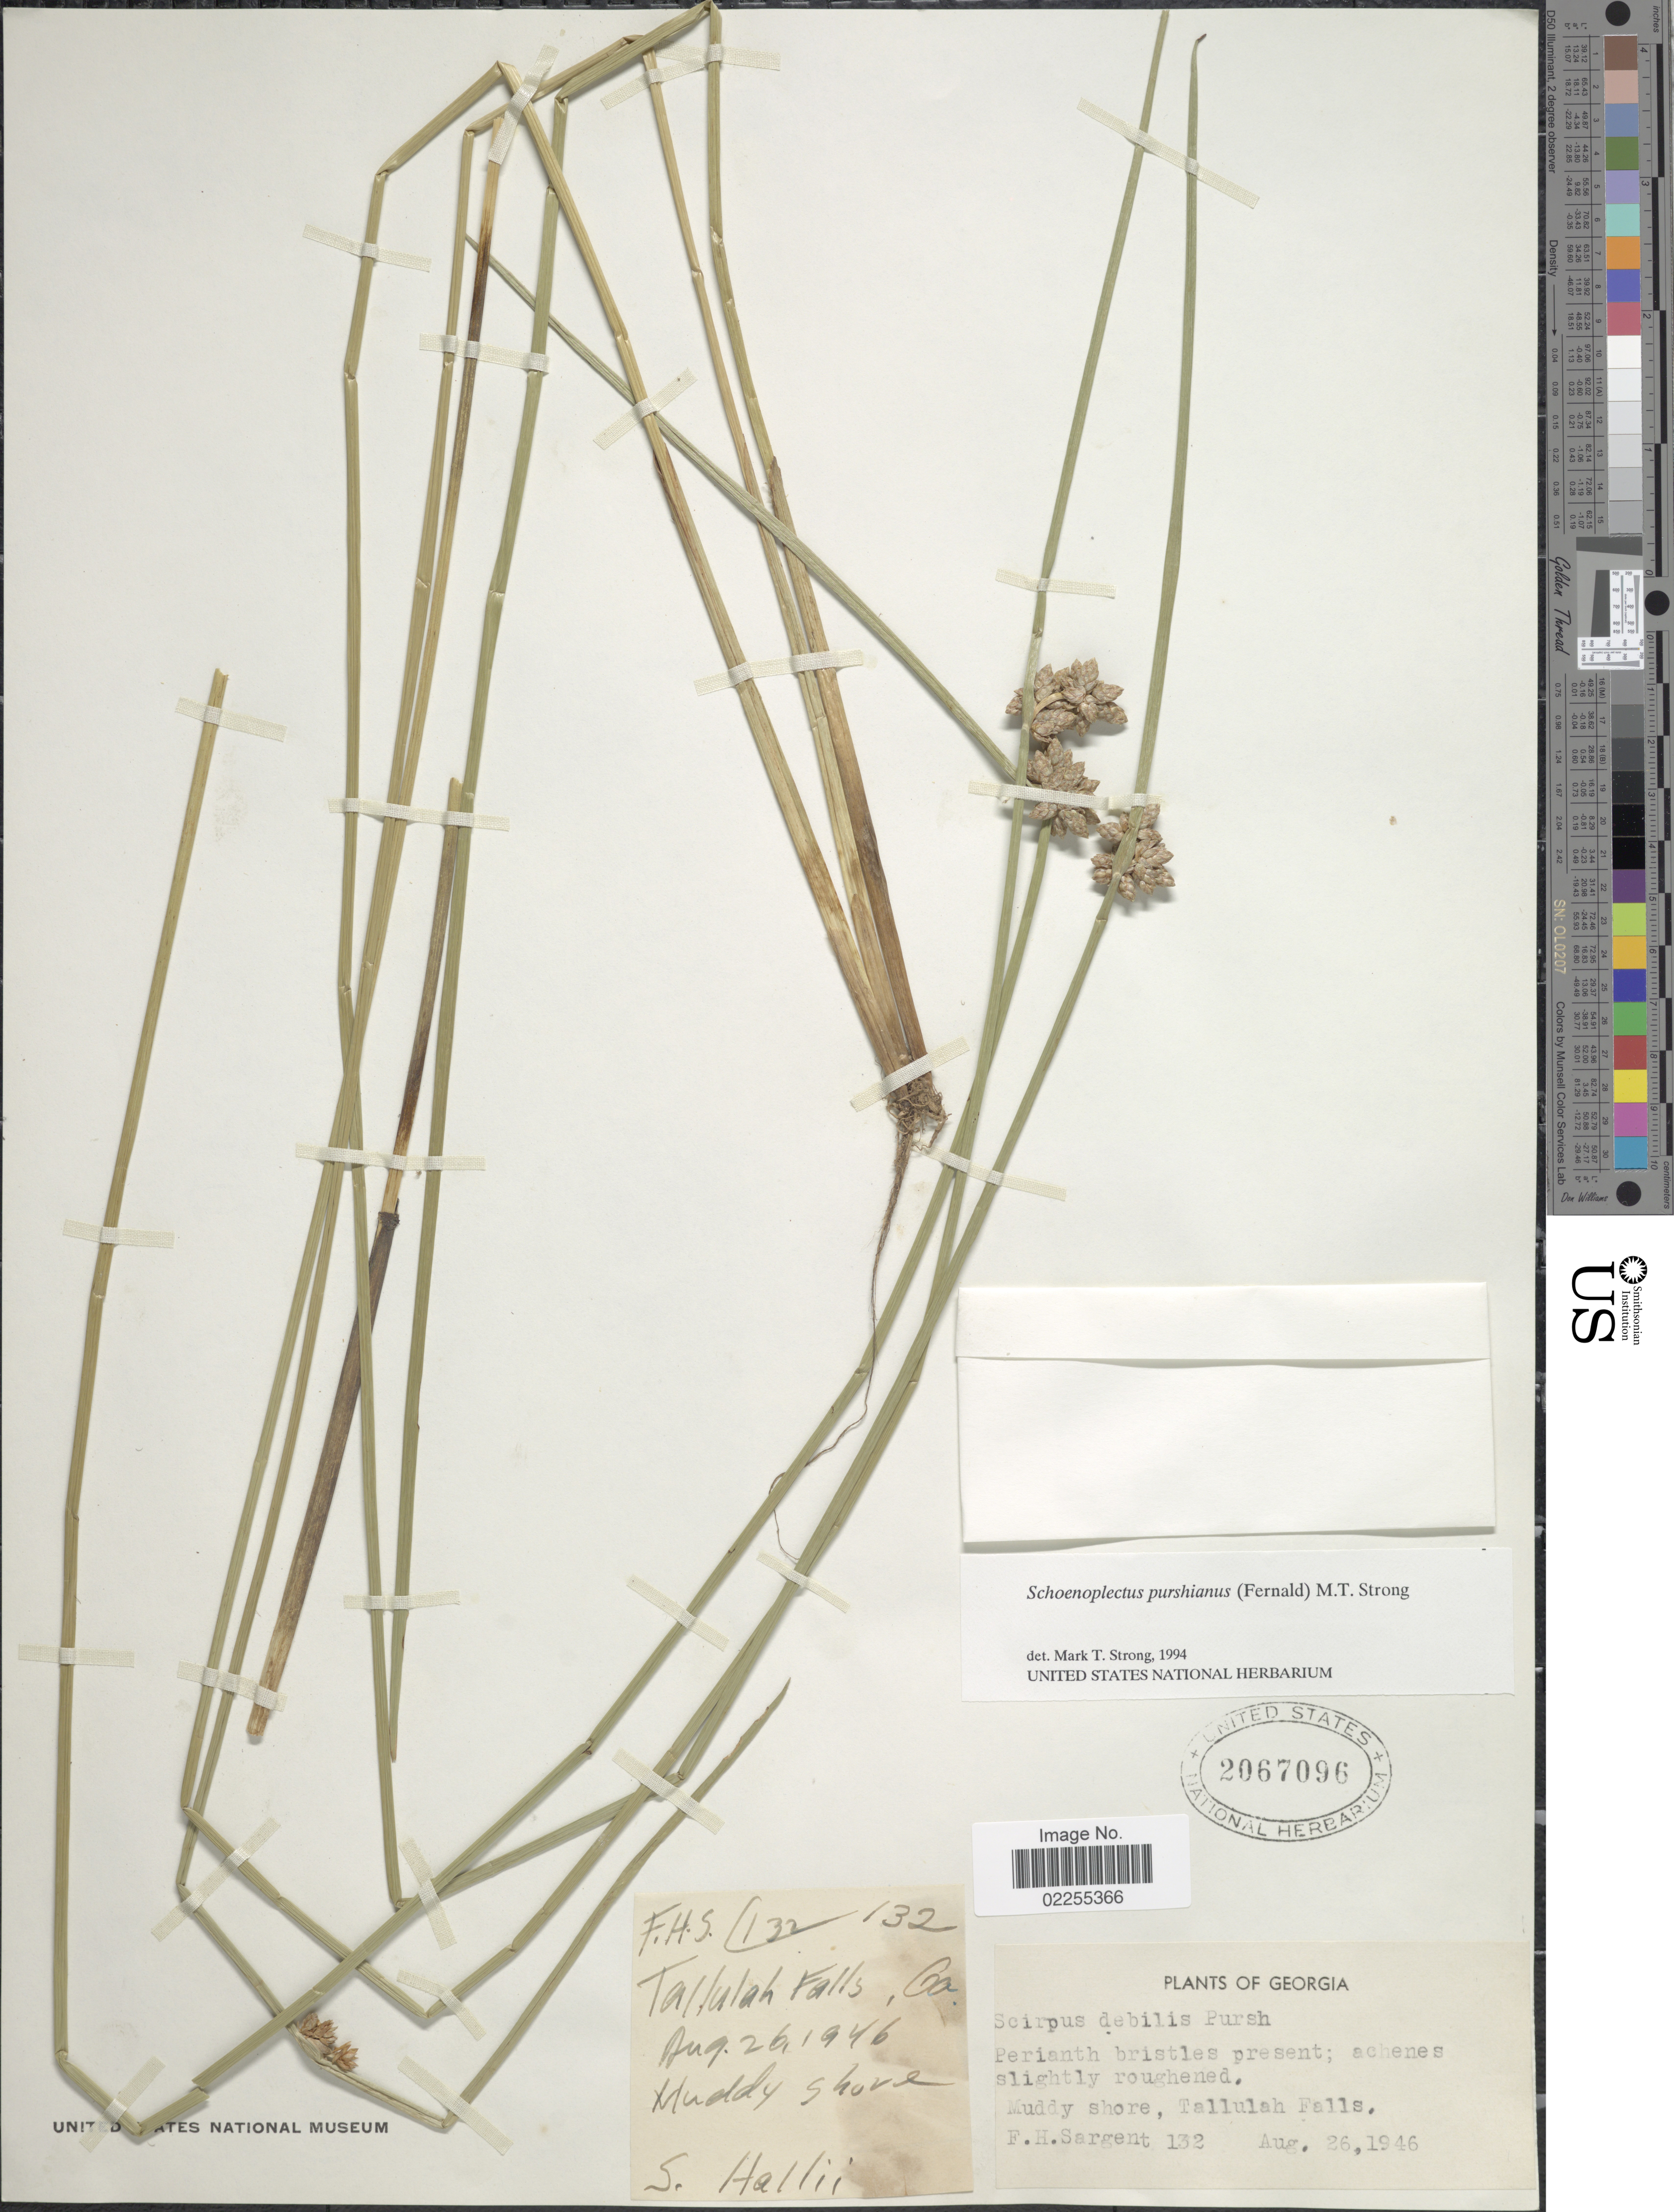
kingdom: Plantae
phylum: Tracheophyta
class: Liliopsida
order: Poales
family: Cyperaceae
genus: Schoenoplectus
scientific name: Schoenoplectus purshianus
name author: (Fernald) M.T. Strong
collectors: F. H. Sargent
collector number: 132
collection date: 1946-08-26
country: United States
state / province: Georgia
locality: Muddy shore, Tallulah Falls.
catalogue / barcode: US 2067096